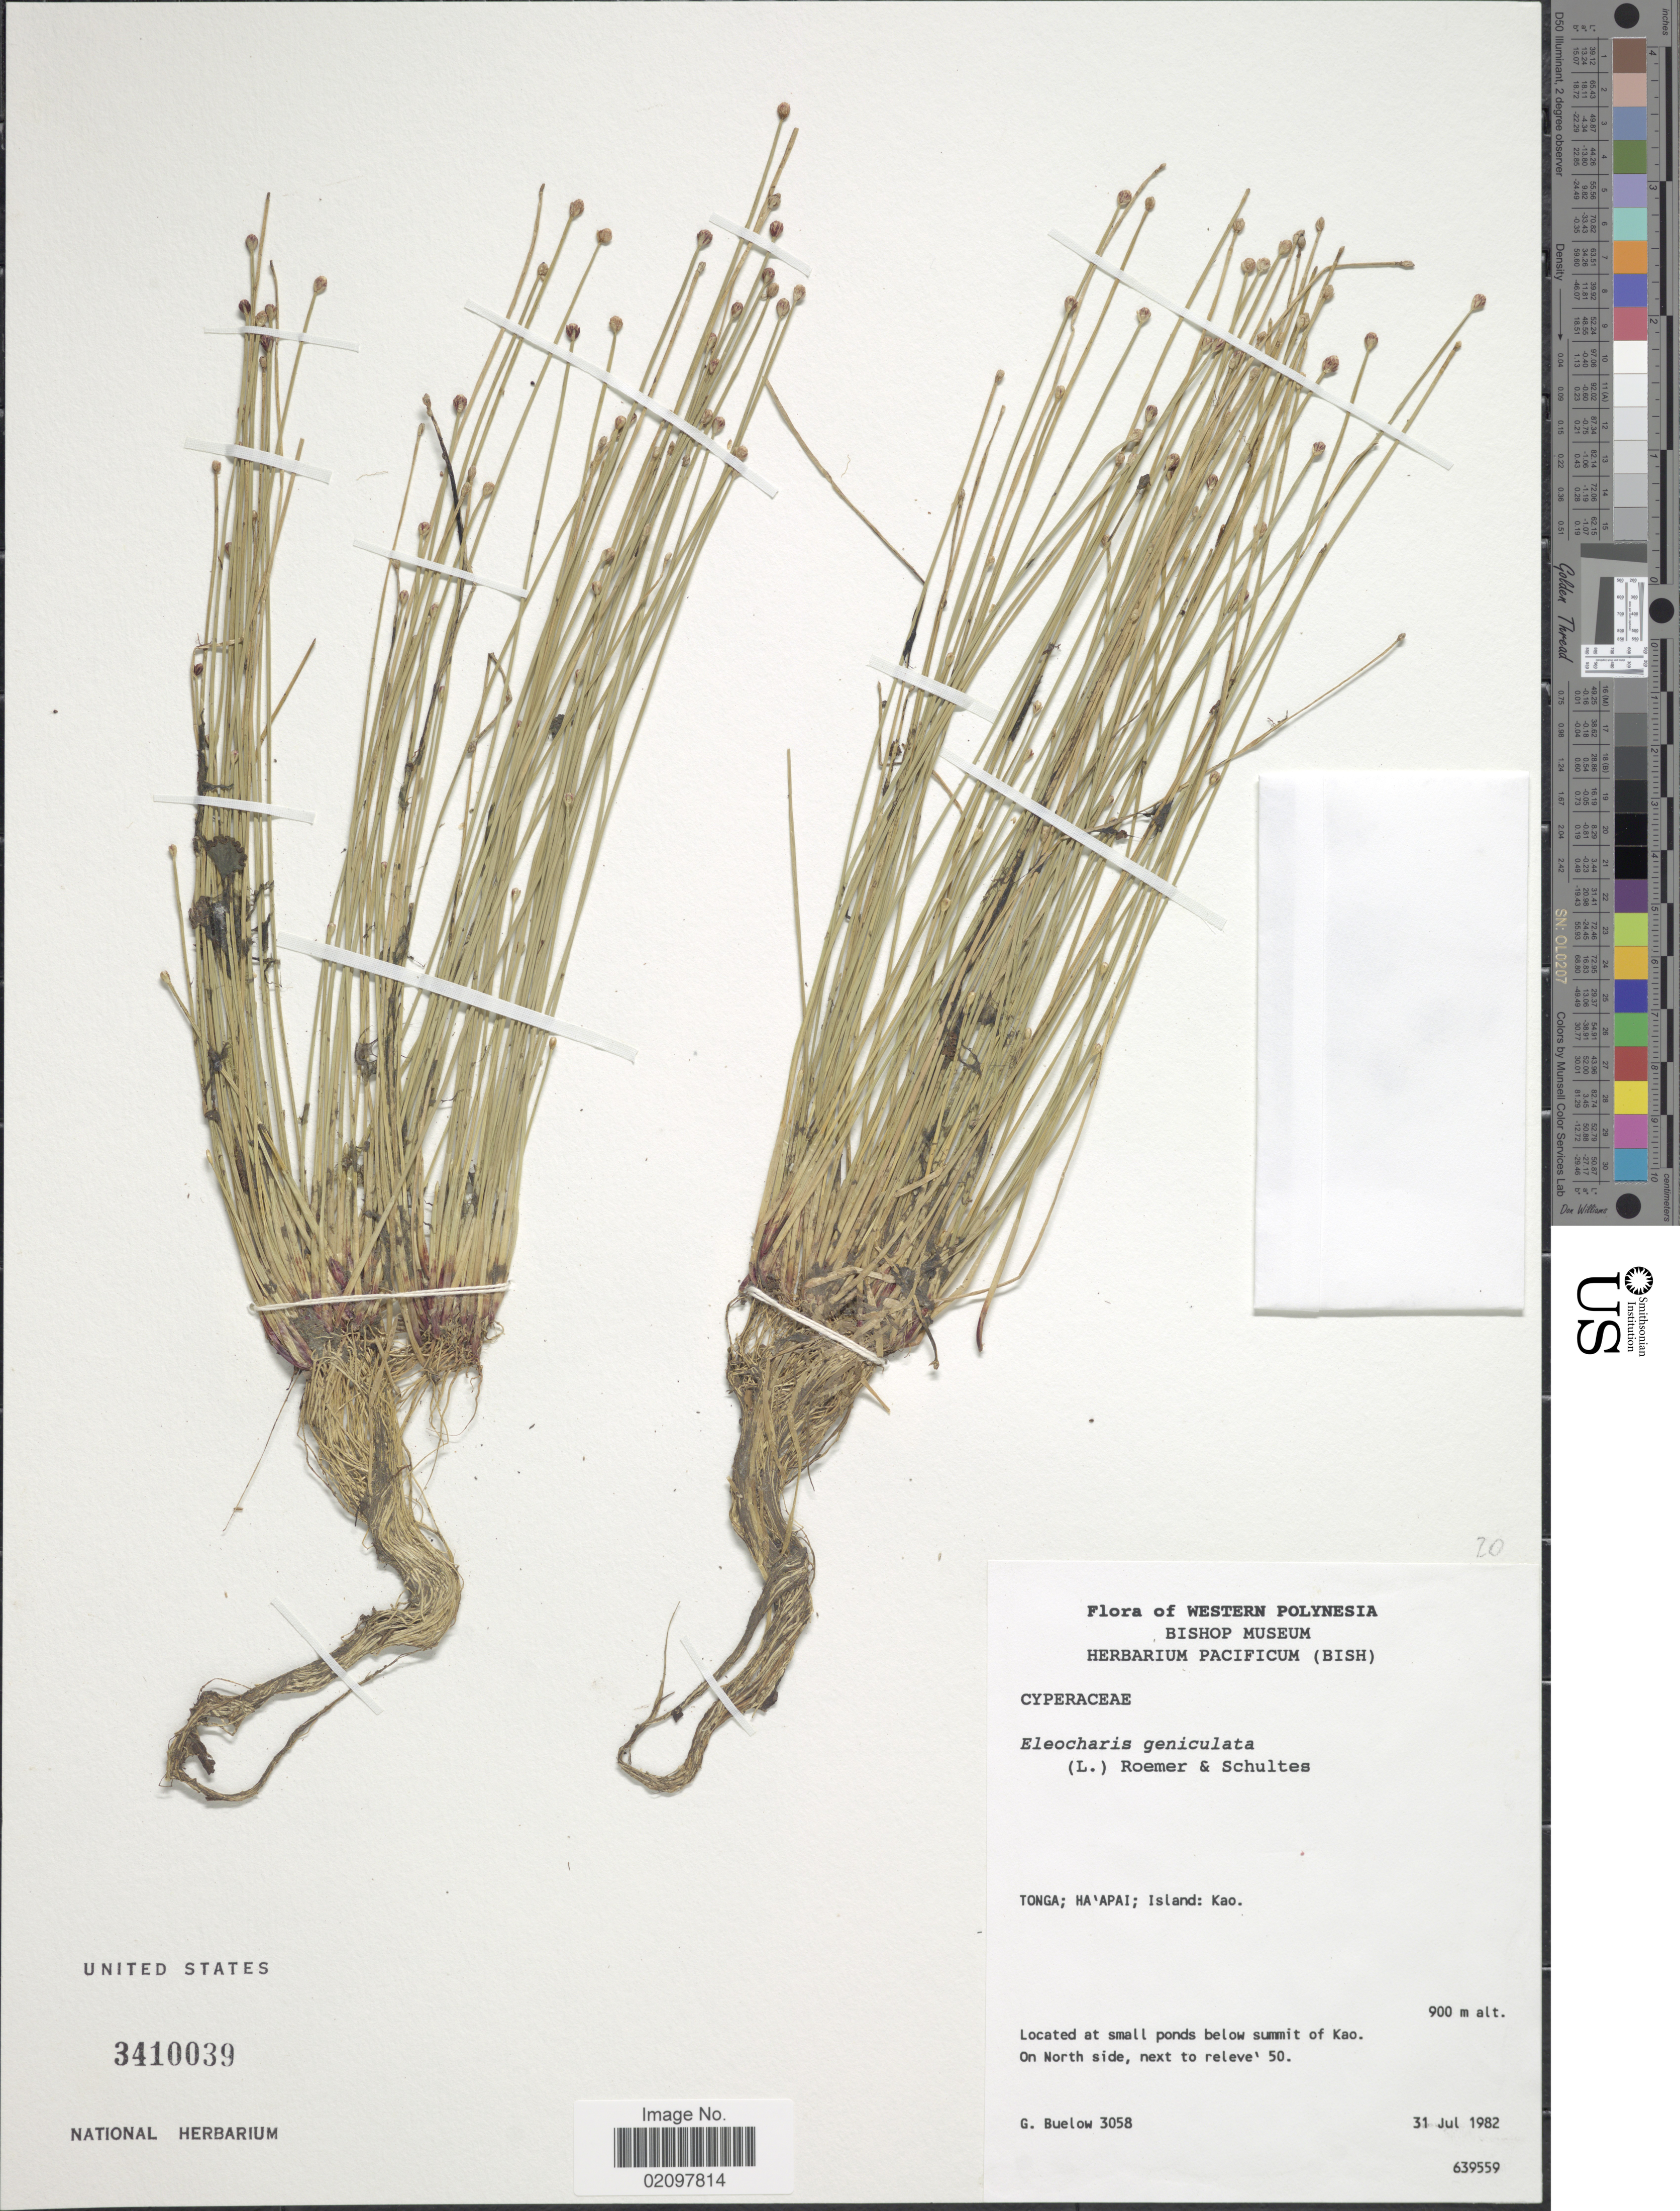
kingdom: Plantae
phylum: Tracheophyta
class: Liliopsida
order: Poales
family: Cyperaceae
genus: Eleocharis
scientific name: Eleocharis geniculata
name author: (L.) Roem. & Schult.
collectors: G. Buelow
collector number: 3058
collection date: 1982-07-31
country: Tonga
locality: Western Polynesia. Tonga; Ha'Apai; Island: Kao. At small ponds below summit of Kao. On north side, next to releve'50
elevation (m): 900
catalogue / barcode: US 3410039